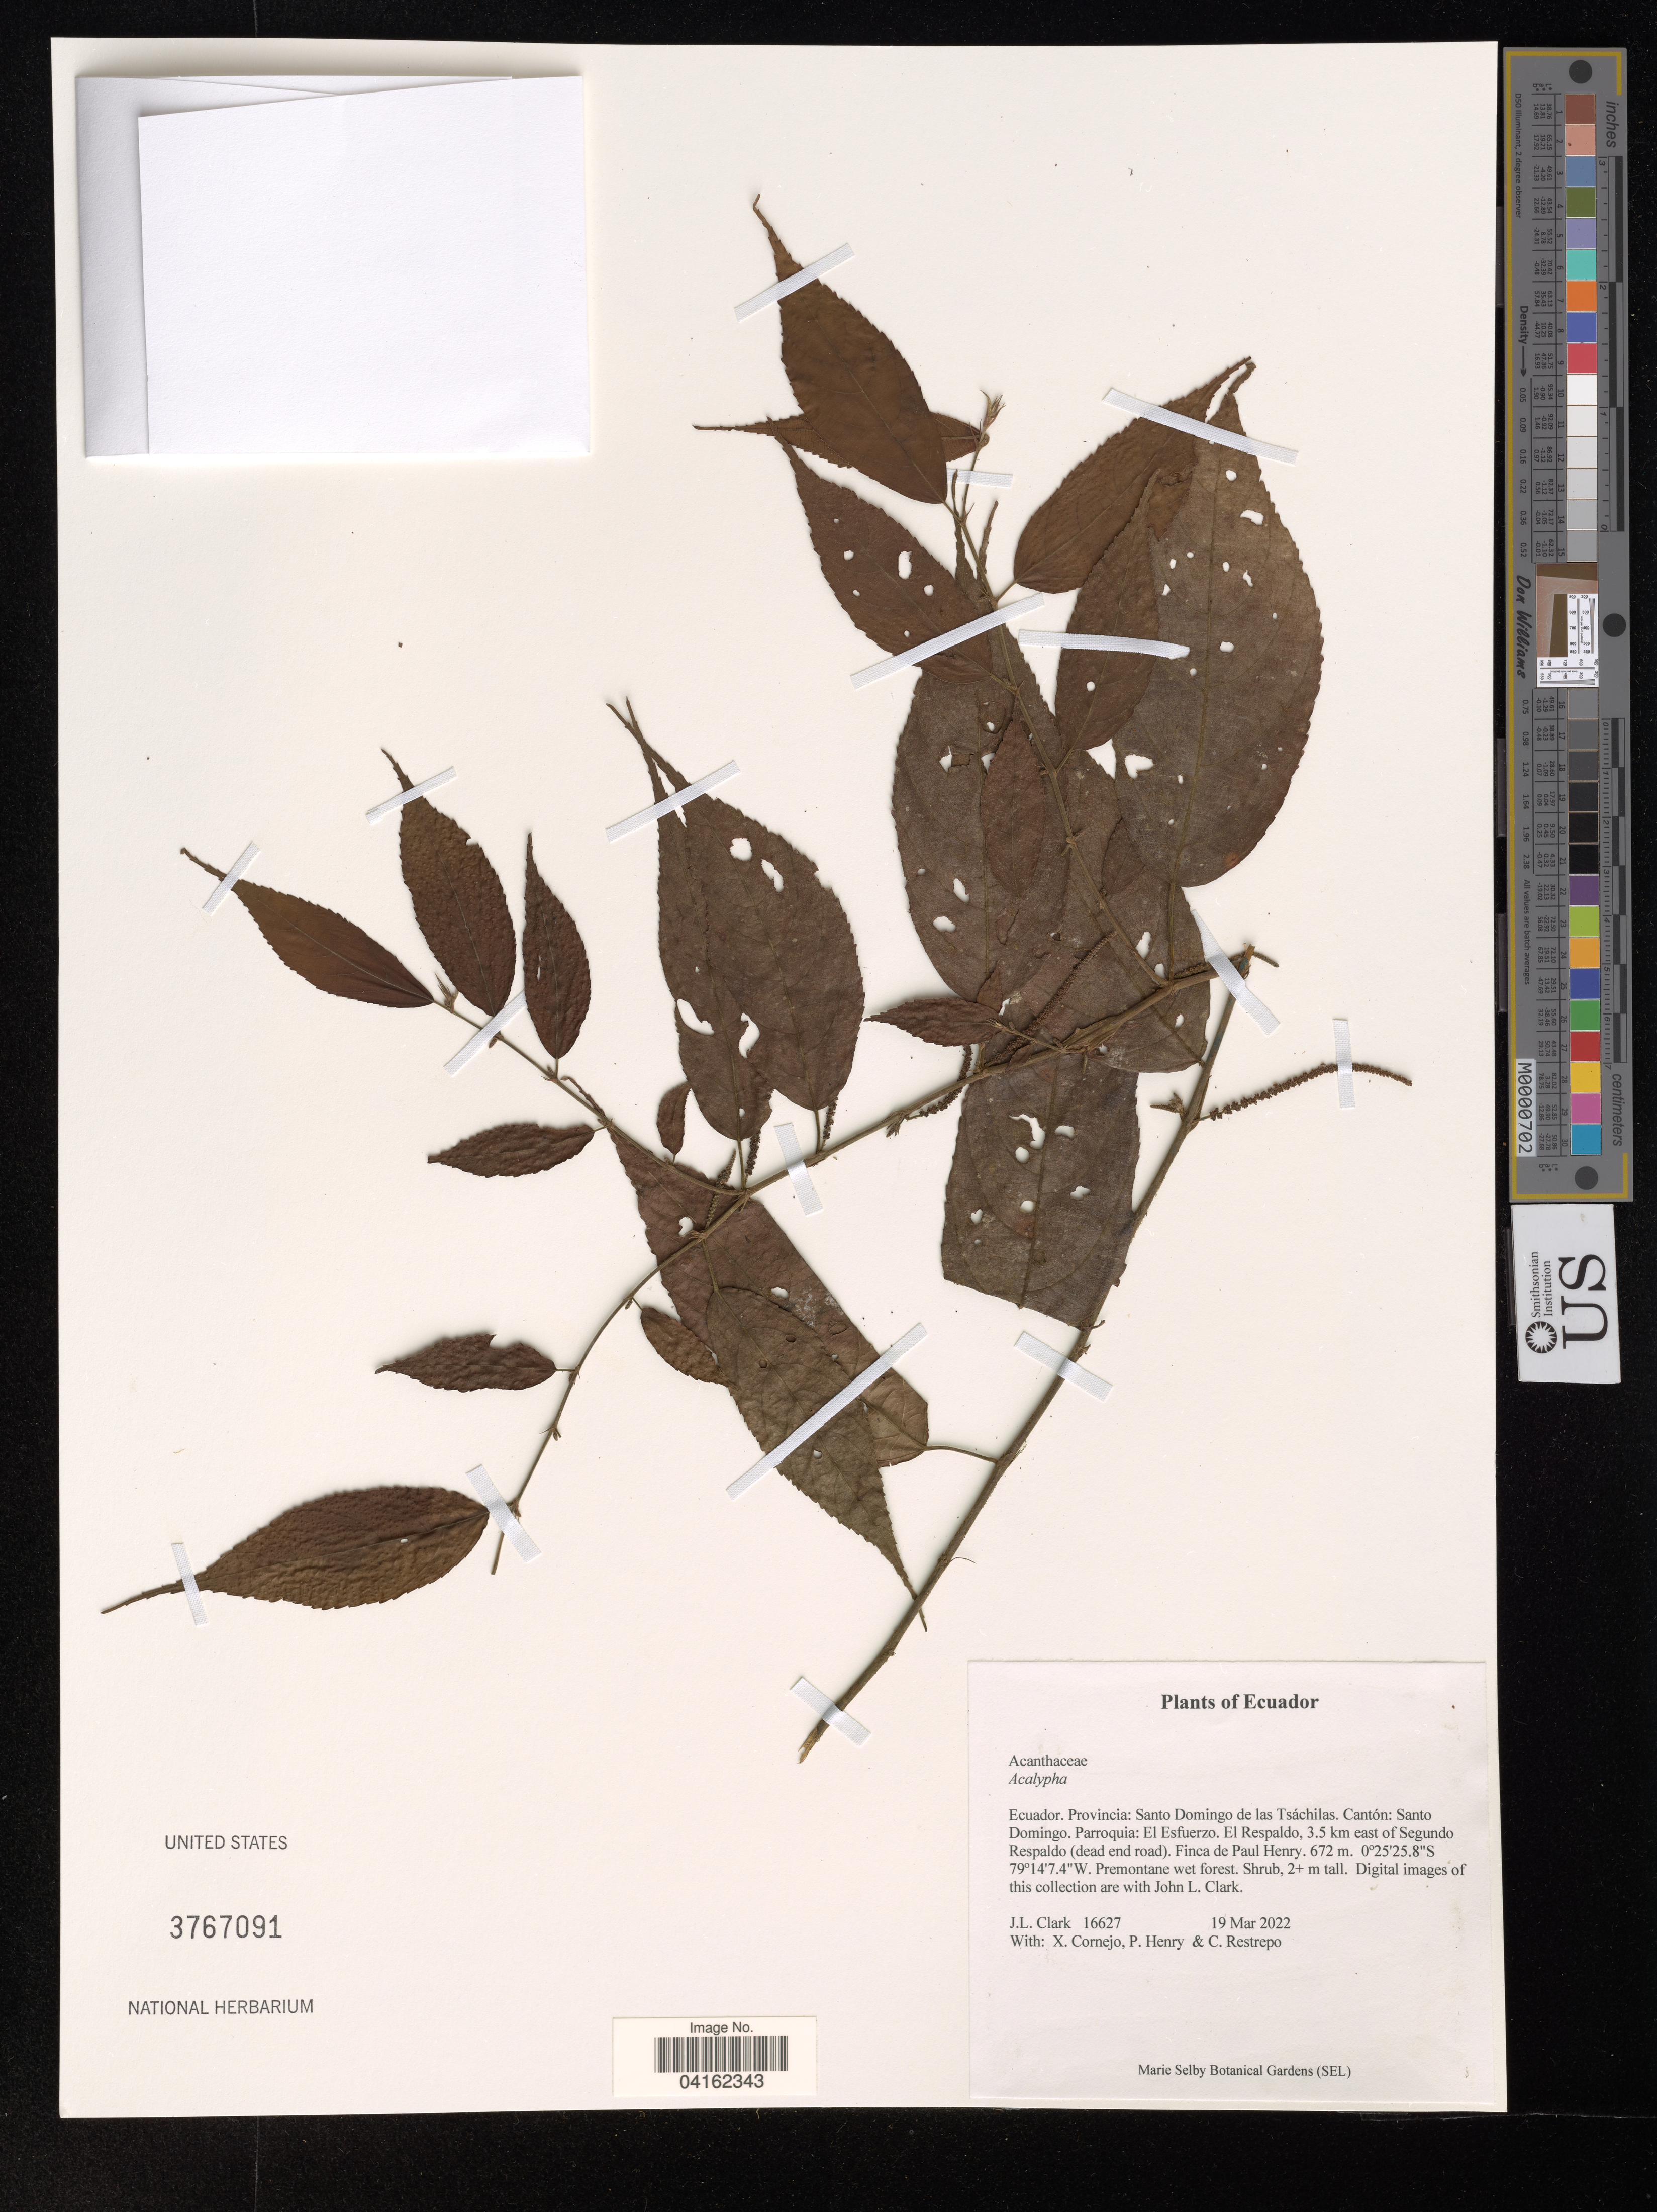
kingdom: Plantae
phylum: Tracheophyta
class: Magnoliopsida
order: Malpighiales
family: Euphorbiaceae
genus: Acalypha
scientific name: Acalypha sp.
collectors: J. L. Clark, X. Cornejo, P. Henry & C. Restrepo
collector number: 16627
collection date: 2022-03-19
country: Ecuador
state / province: Tsáchilas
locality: Provincia: Santo Domingo de las Tsáchilas. Cantón: Santo Domingo. Parroquia: El Esfuerzo. El Respaldo, 3.5 km east of Segundo Respaldo (dead end road). Finca de Paul Henry.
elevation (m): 672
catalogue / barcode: US 3767091